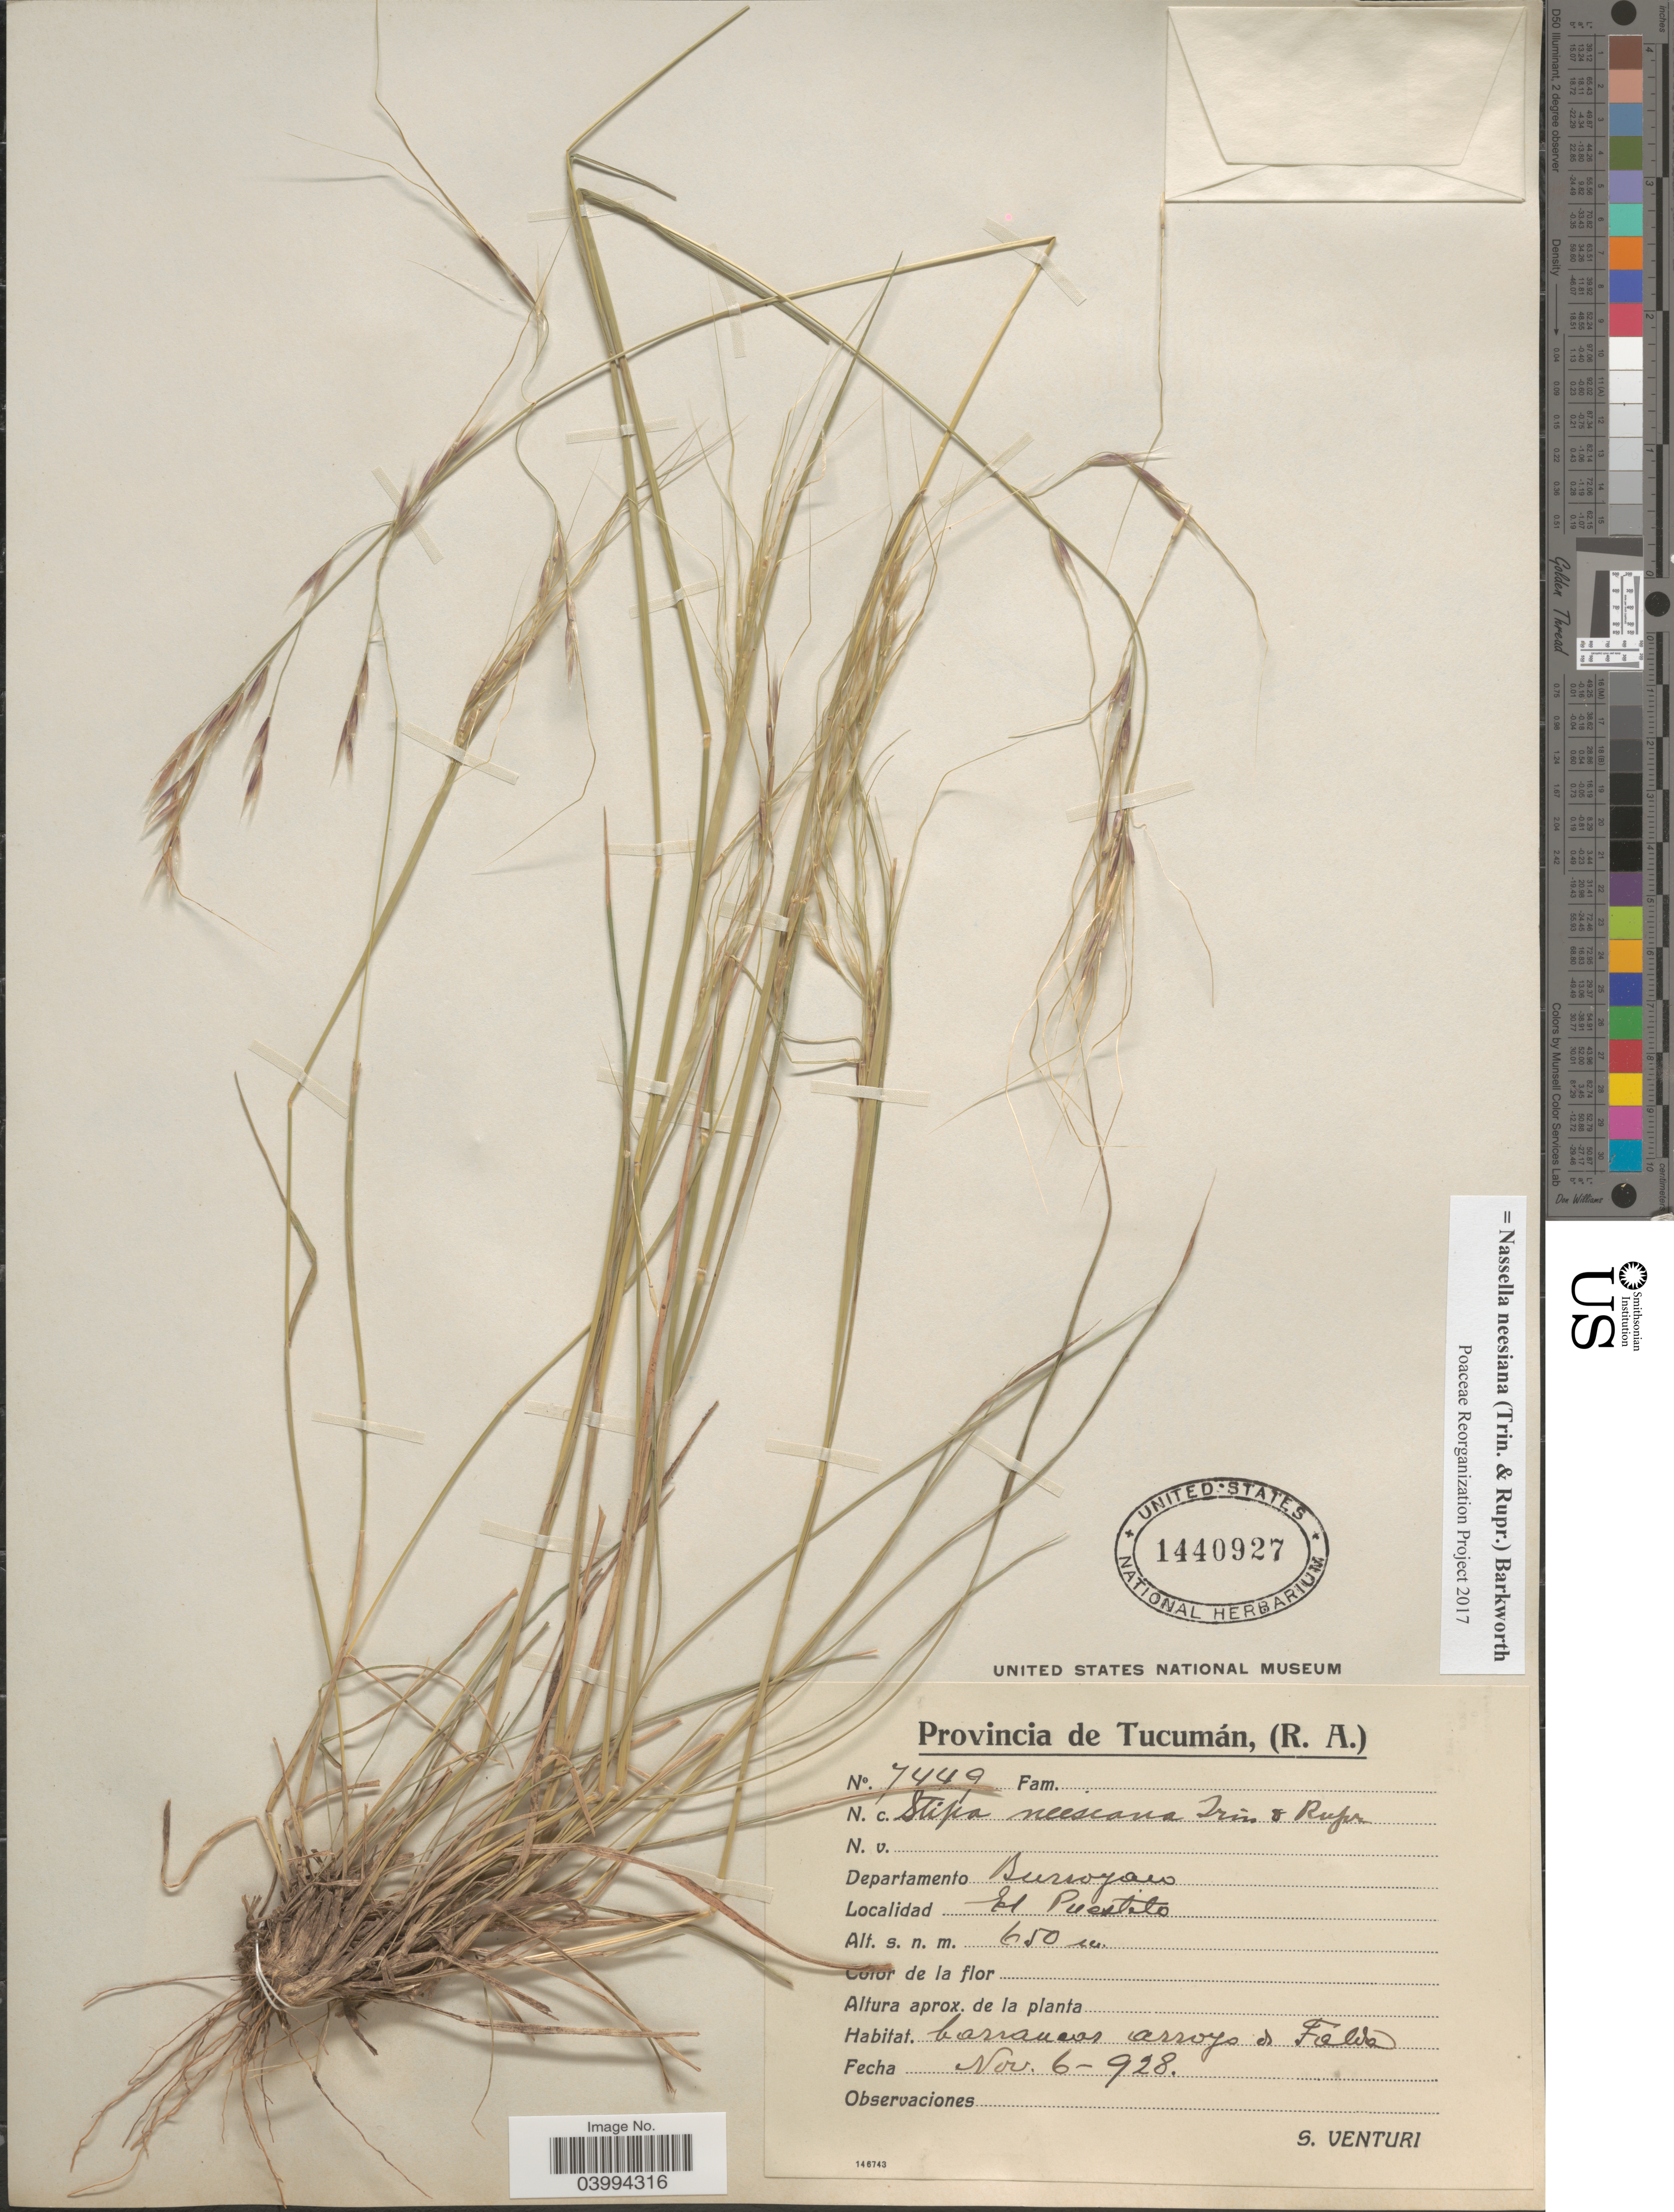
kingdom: Plantae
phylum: Tracheophyta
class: Liliopsida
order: Poales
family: Poaceae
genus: Nassella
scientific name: Nassella neesiana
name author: (Trin. & Rupr.) Barkworth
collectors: S. Venturi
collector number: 7449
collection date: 1928-11-06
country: Argentina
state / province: Tucuman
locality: Departamento Burroyaco. El Puestito. Barrancas arroyo de Falda.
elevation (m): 650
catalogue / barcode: US 1440927